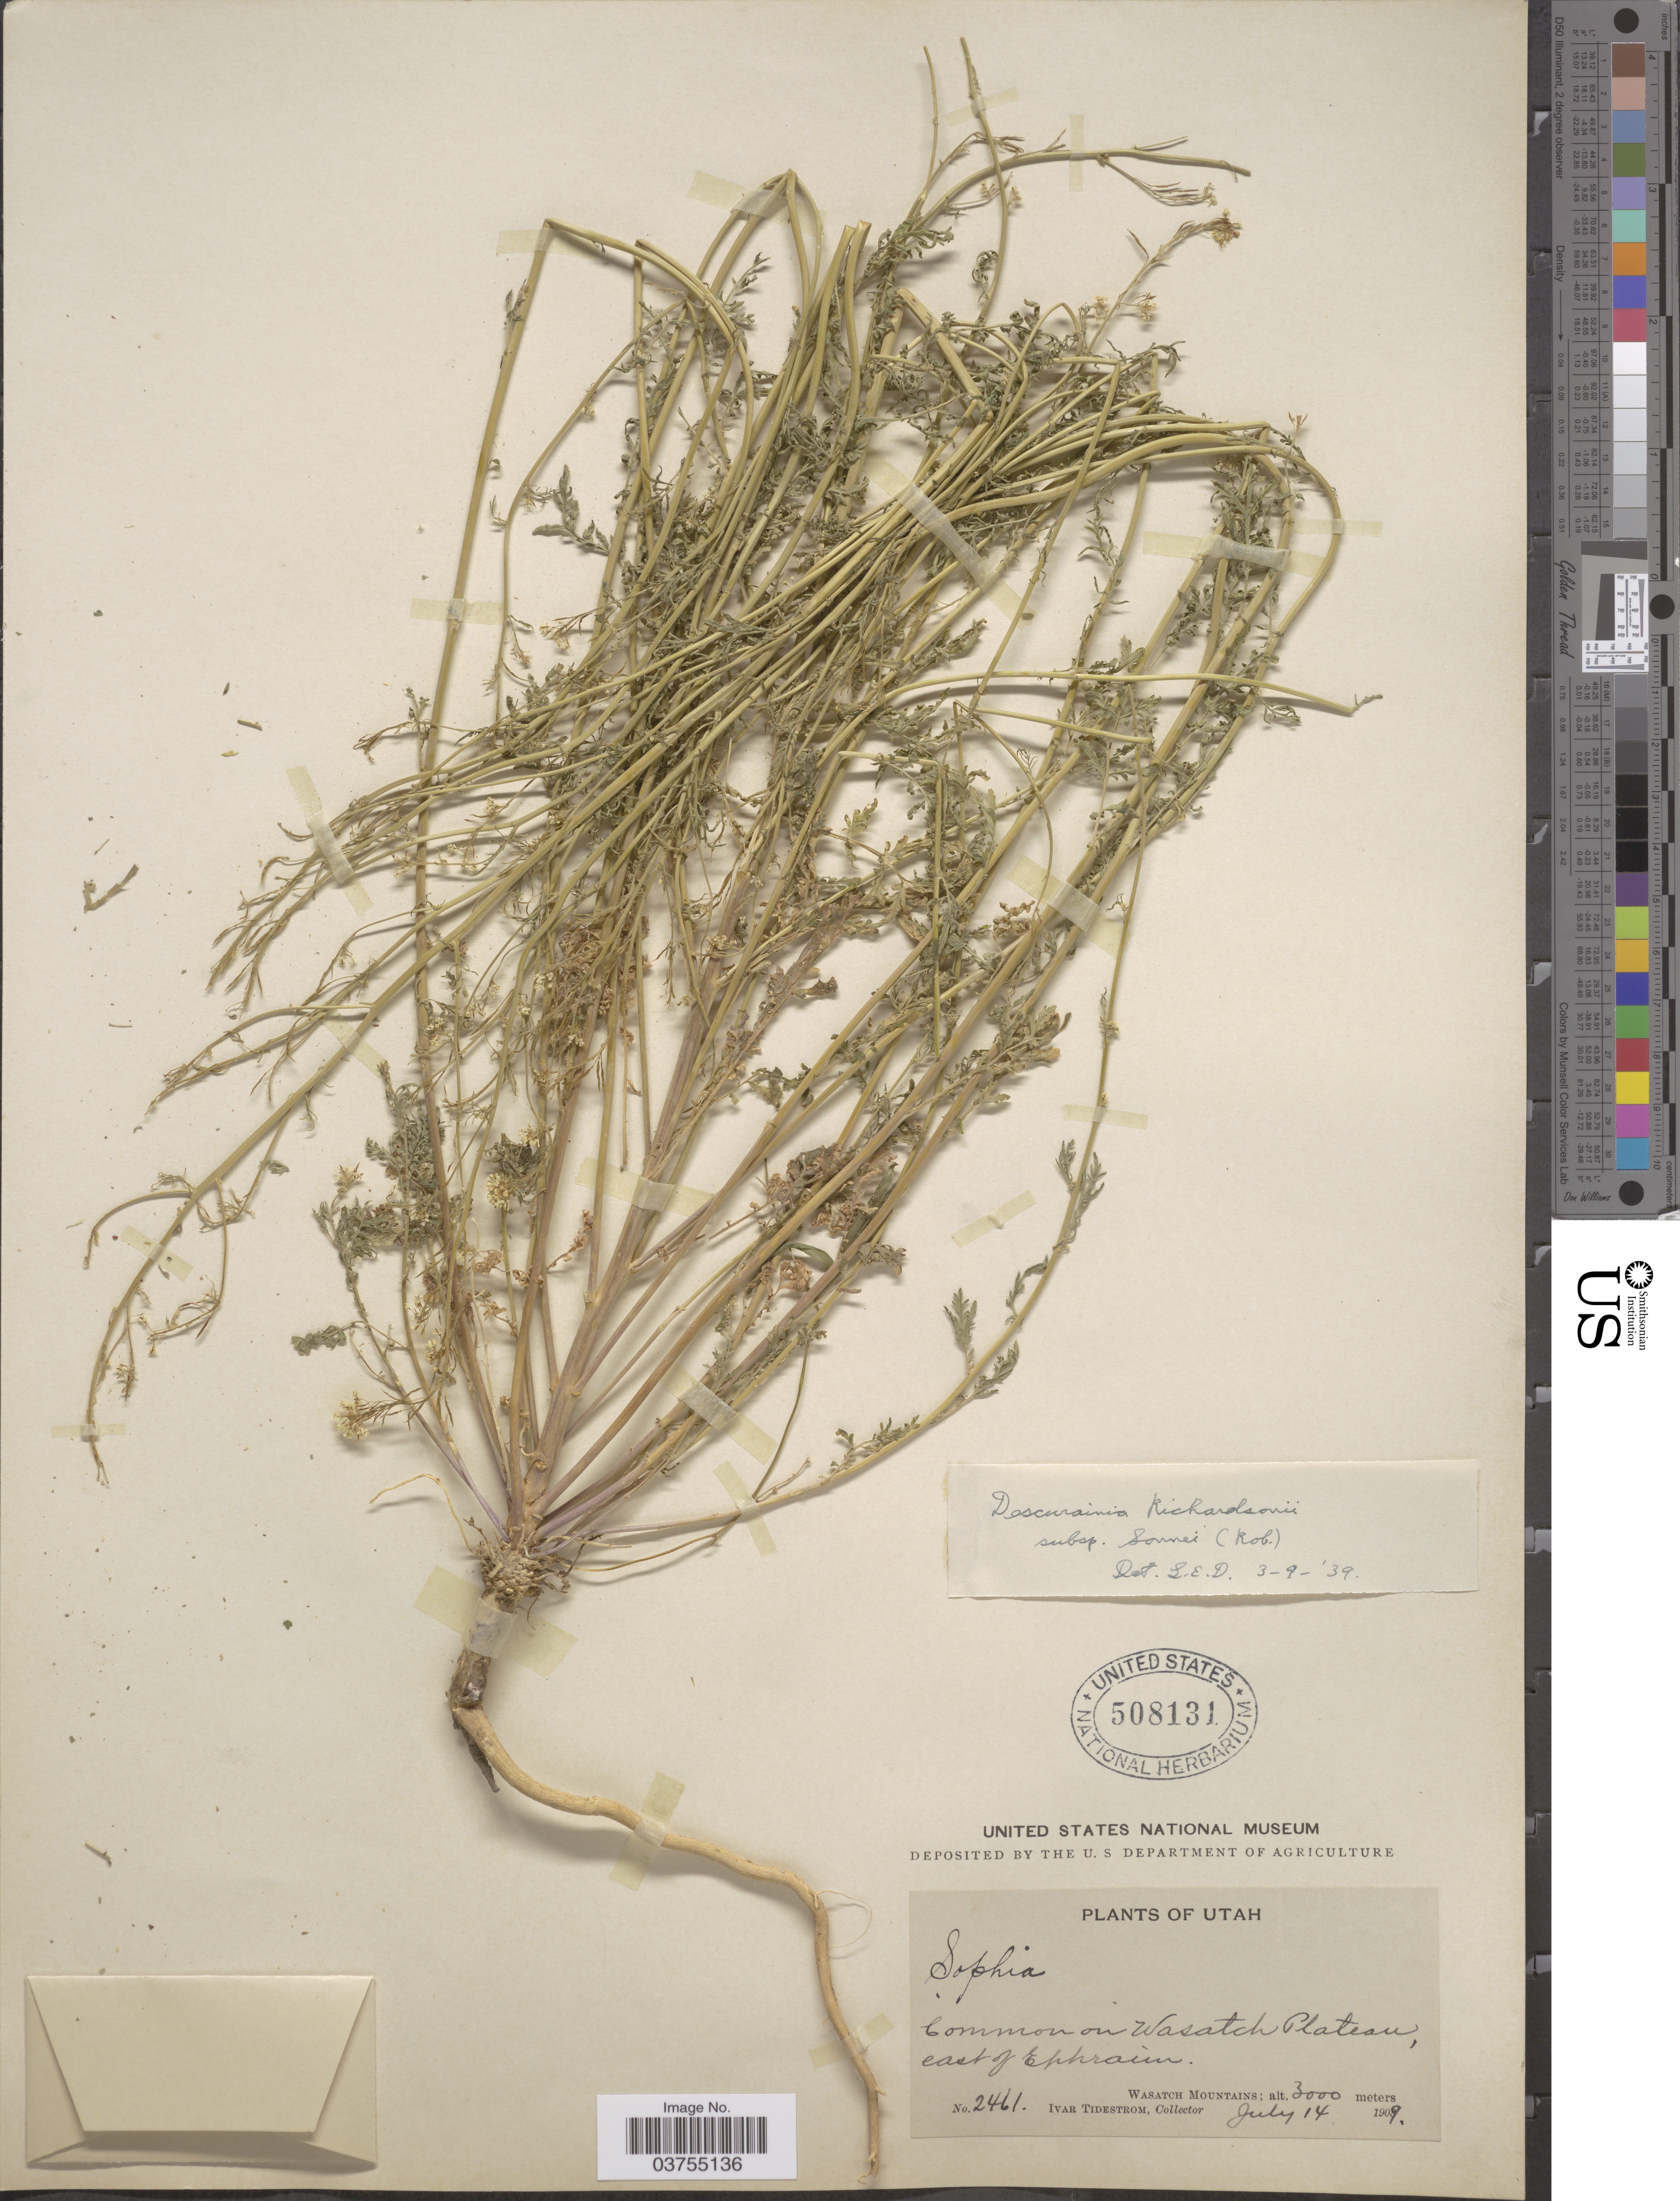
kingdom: Plantae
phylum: Tracheophyta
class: Magnoliopsida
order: Brassicales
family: Brassicaceae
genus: Descurainia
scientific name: Descurainia richardsonii subsp. incisa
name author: (Engelm. ex A. Gray) Detling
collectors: I. F. Tidestrom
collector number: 2461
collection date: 1909-07-14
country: United States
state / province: Utah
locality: Common on Wasatch Plateau, east of Ephraim. Wasatch Mountains.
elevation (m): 3000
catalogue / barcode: US 508131